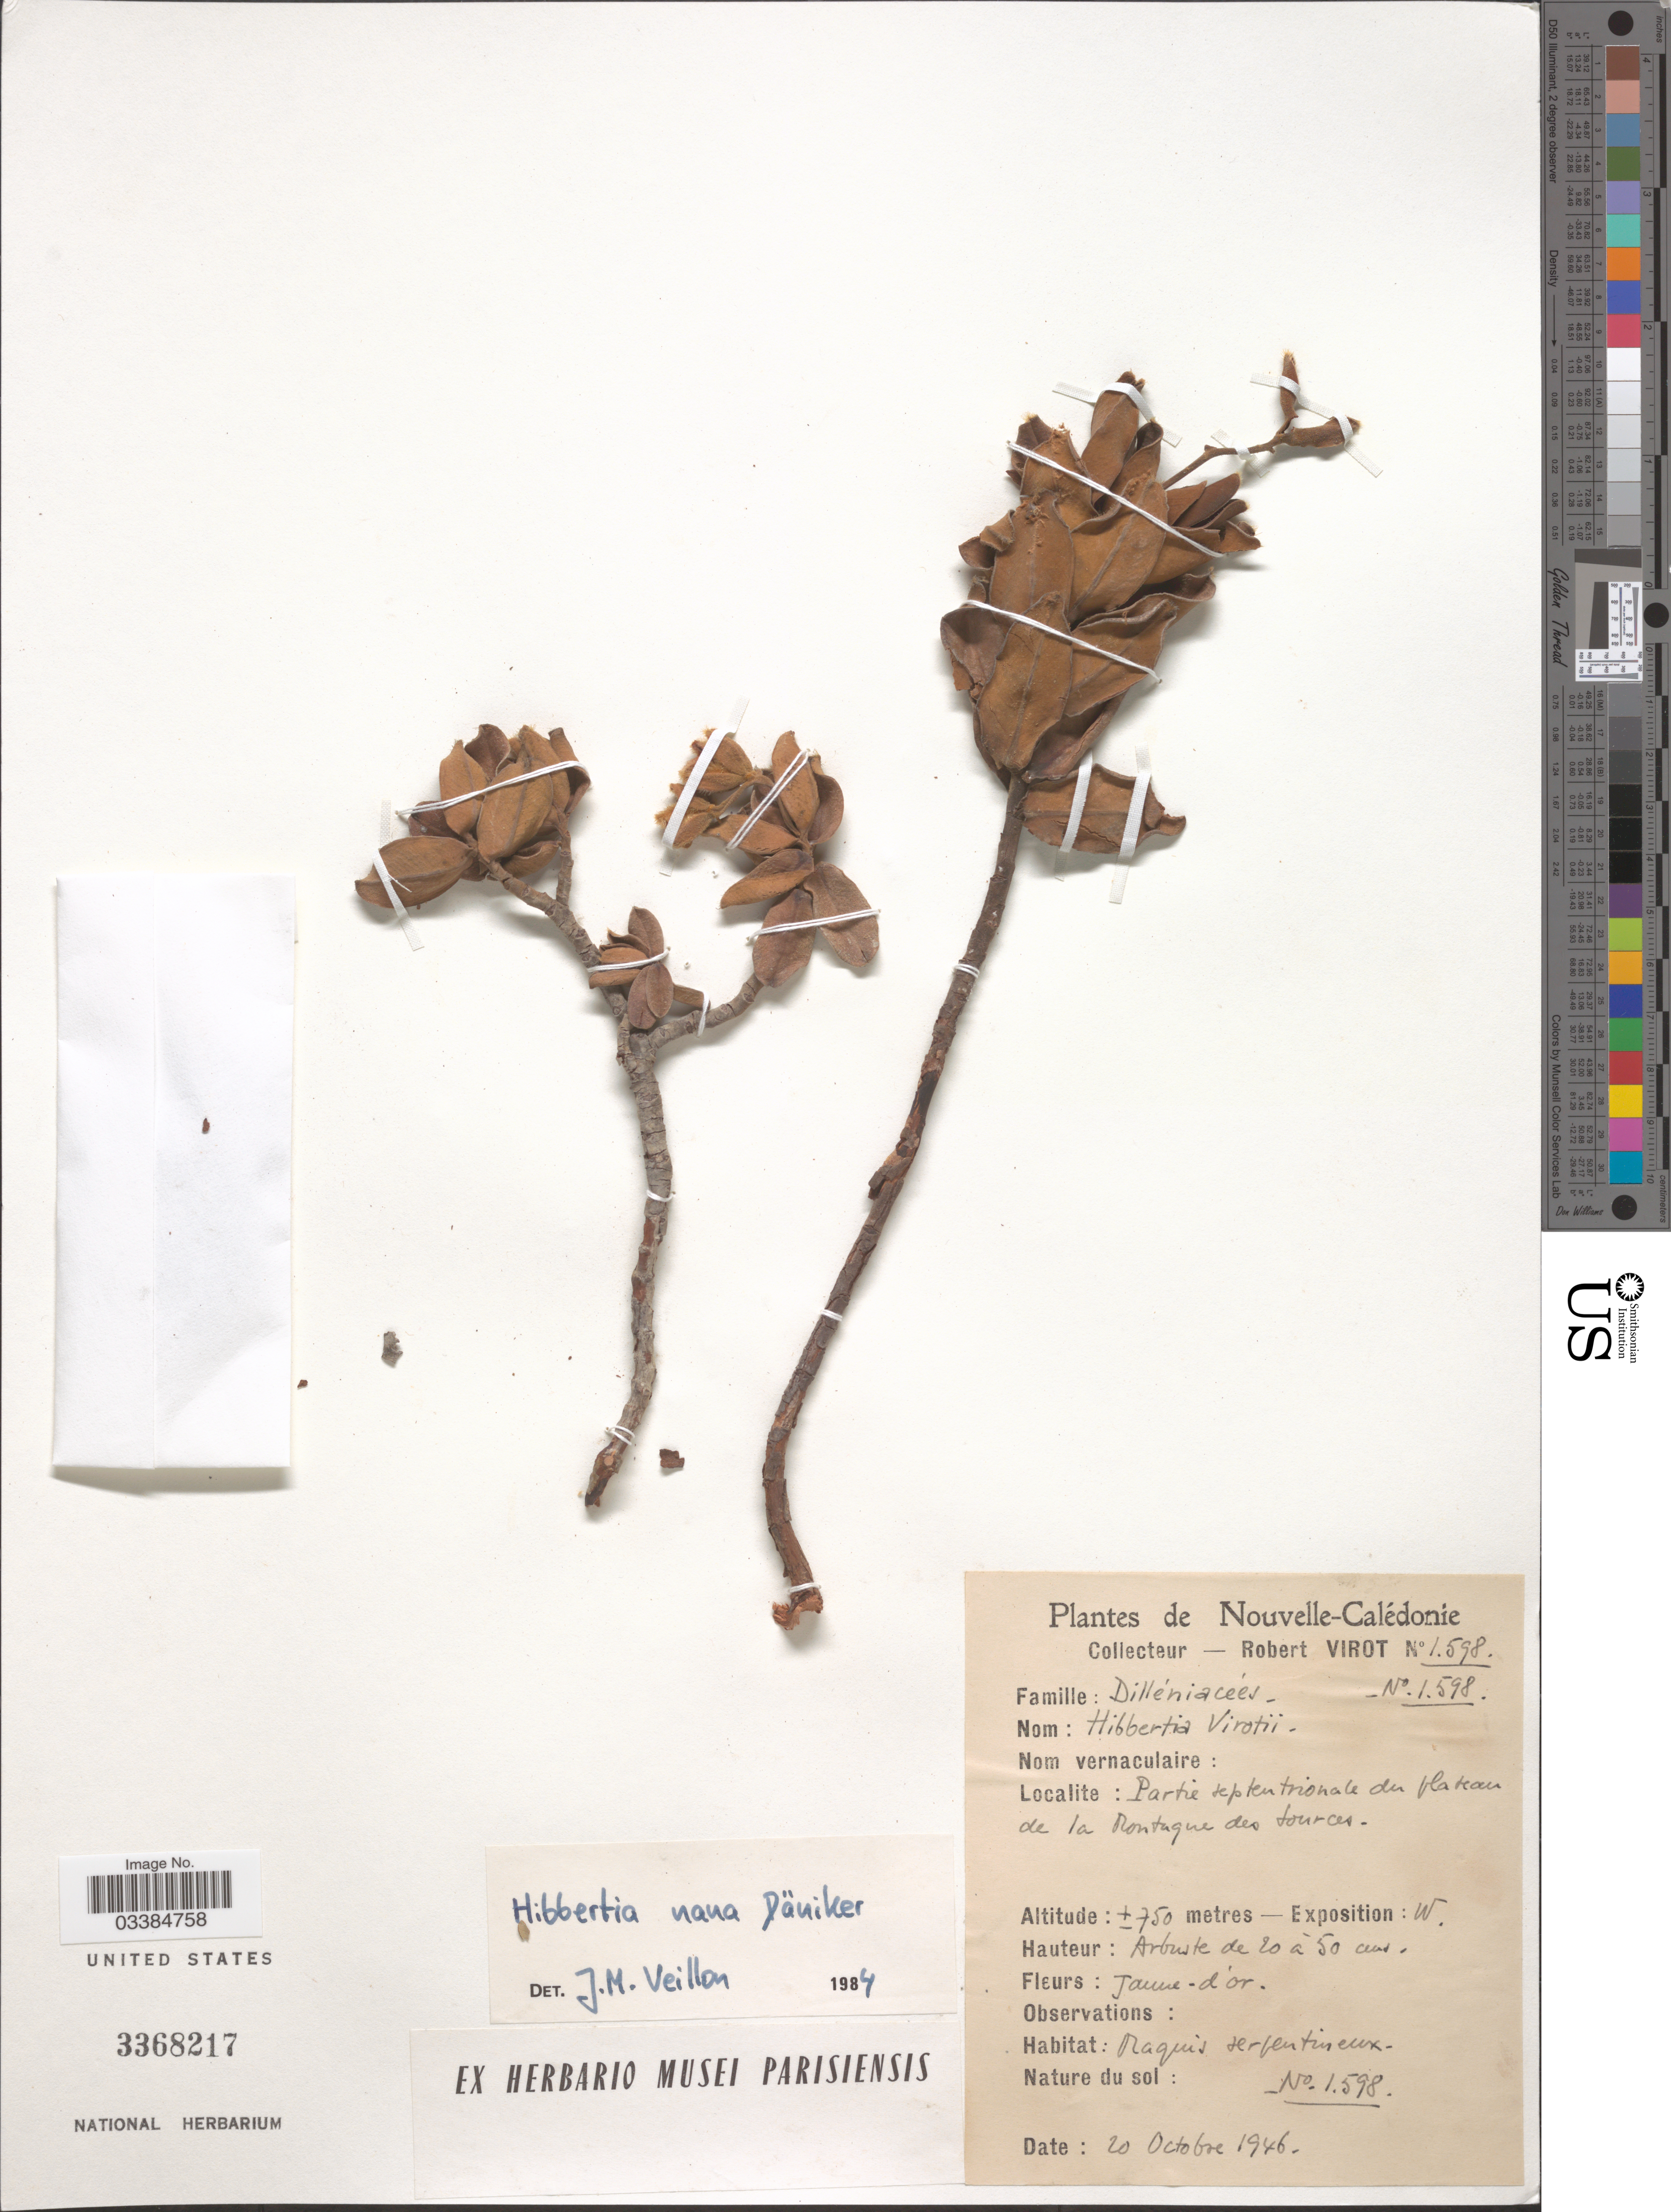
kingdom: Plantae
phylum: Tracheophyta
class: Magnoliopsida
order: Dilleniales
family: Dilleniaceae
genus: Hibbertia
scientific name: Hibbertia nana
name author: Däniker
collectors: R. Virot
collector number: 1598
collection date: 1946-10-20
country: New Caledonia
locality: Partie septentrionale des plateau de la Montagne des Sources.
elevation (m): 750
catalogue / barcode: US 3368217